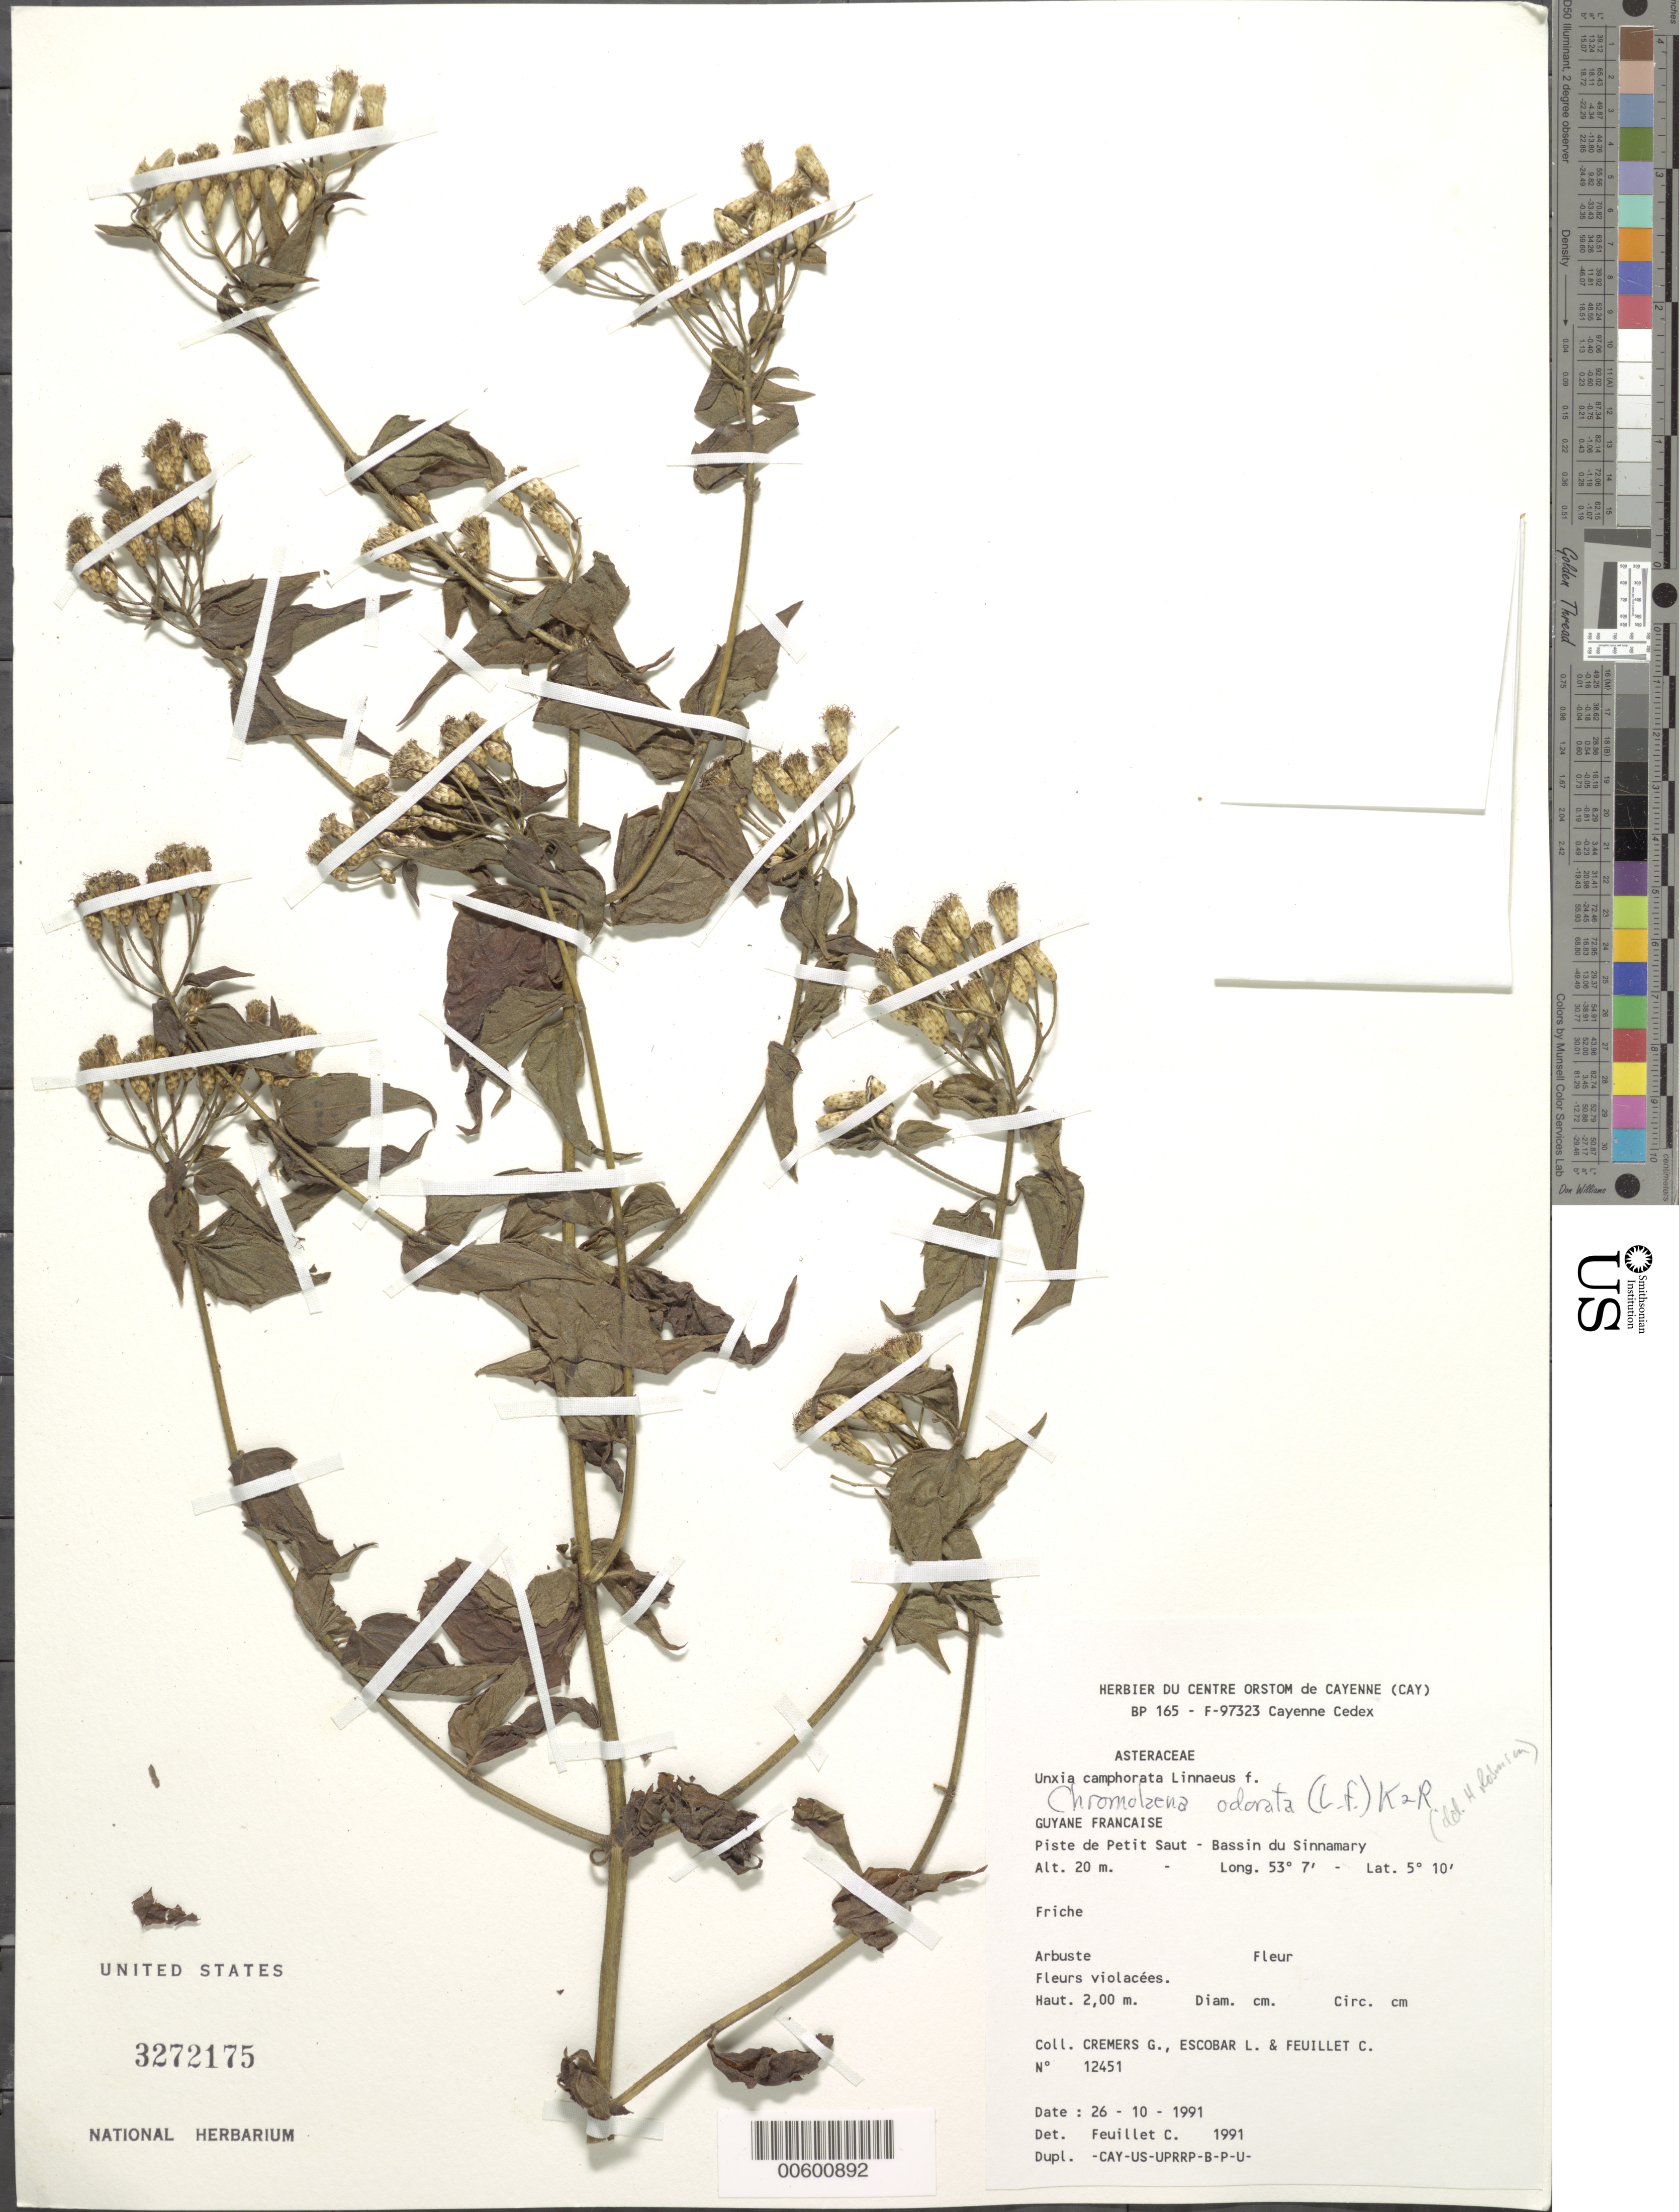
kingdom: Plantae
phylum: Tracheophyta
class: Magnoliopsida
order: Asterales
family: Asteraceae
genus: Chromolaena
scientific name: Chromolaena odorata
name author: (L.) R.M. King & H. Rob.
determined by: Robinson, Harold E., (US)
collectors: G. Cremers, L. Escobar & C. Feuillet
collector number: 12451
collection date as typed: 26-Oct-91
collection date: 1991-10-26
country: French Guiana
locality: Piste de Petit Saut, Bassin du Sinnamary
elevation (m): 20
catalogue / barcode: US 3272175